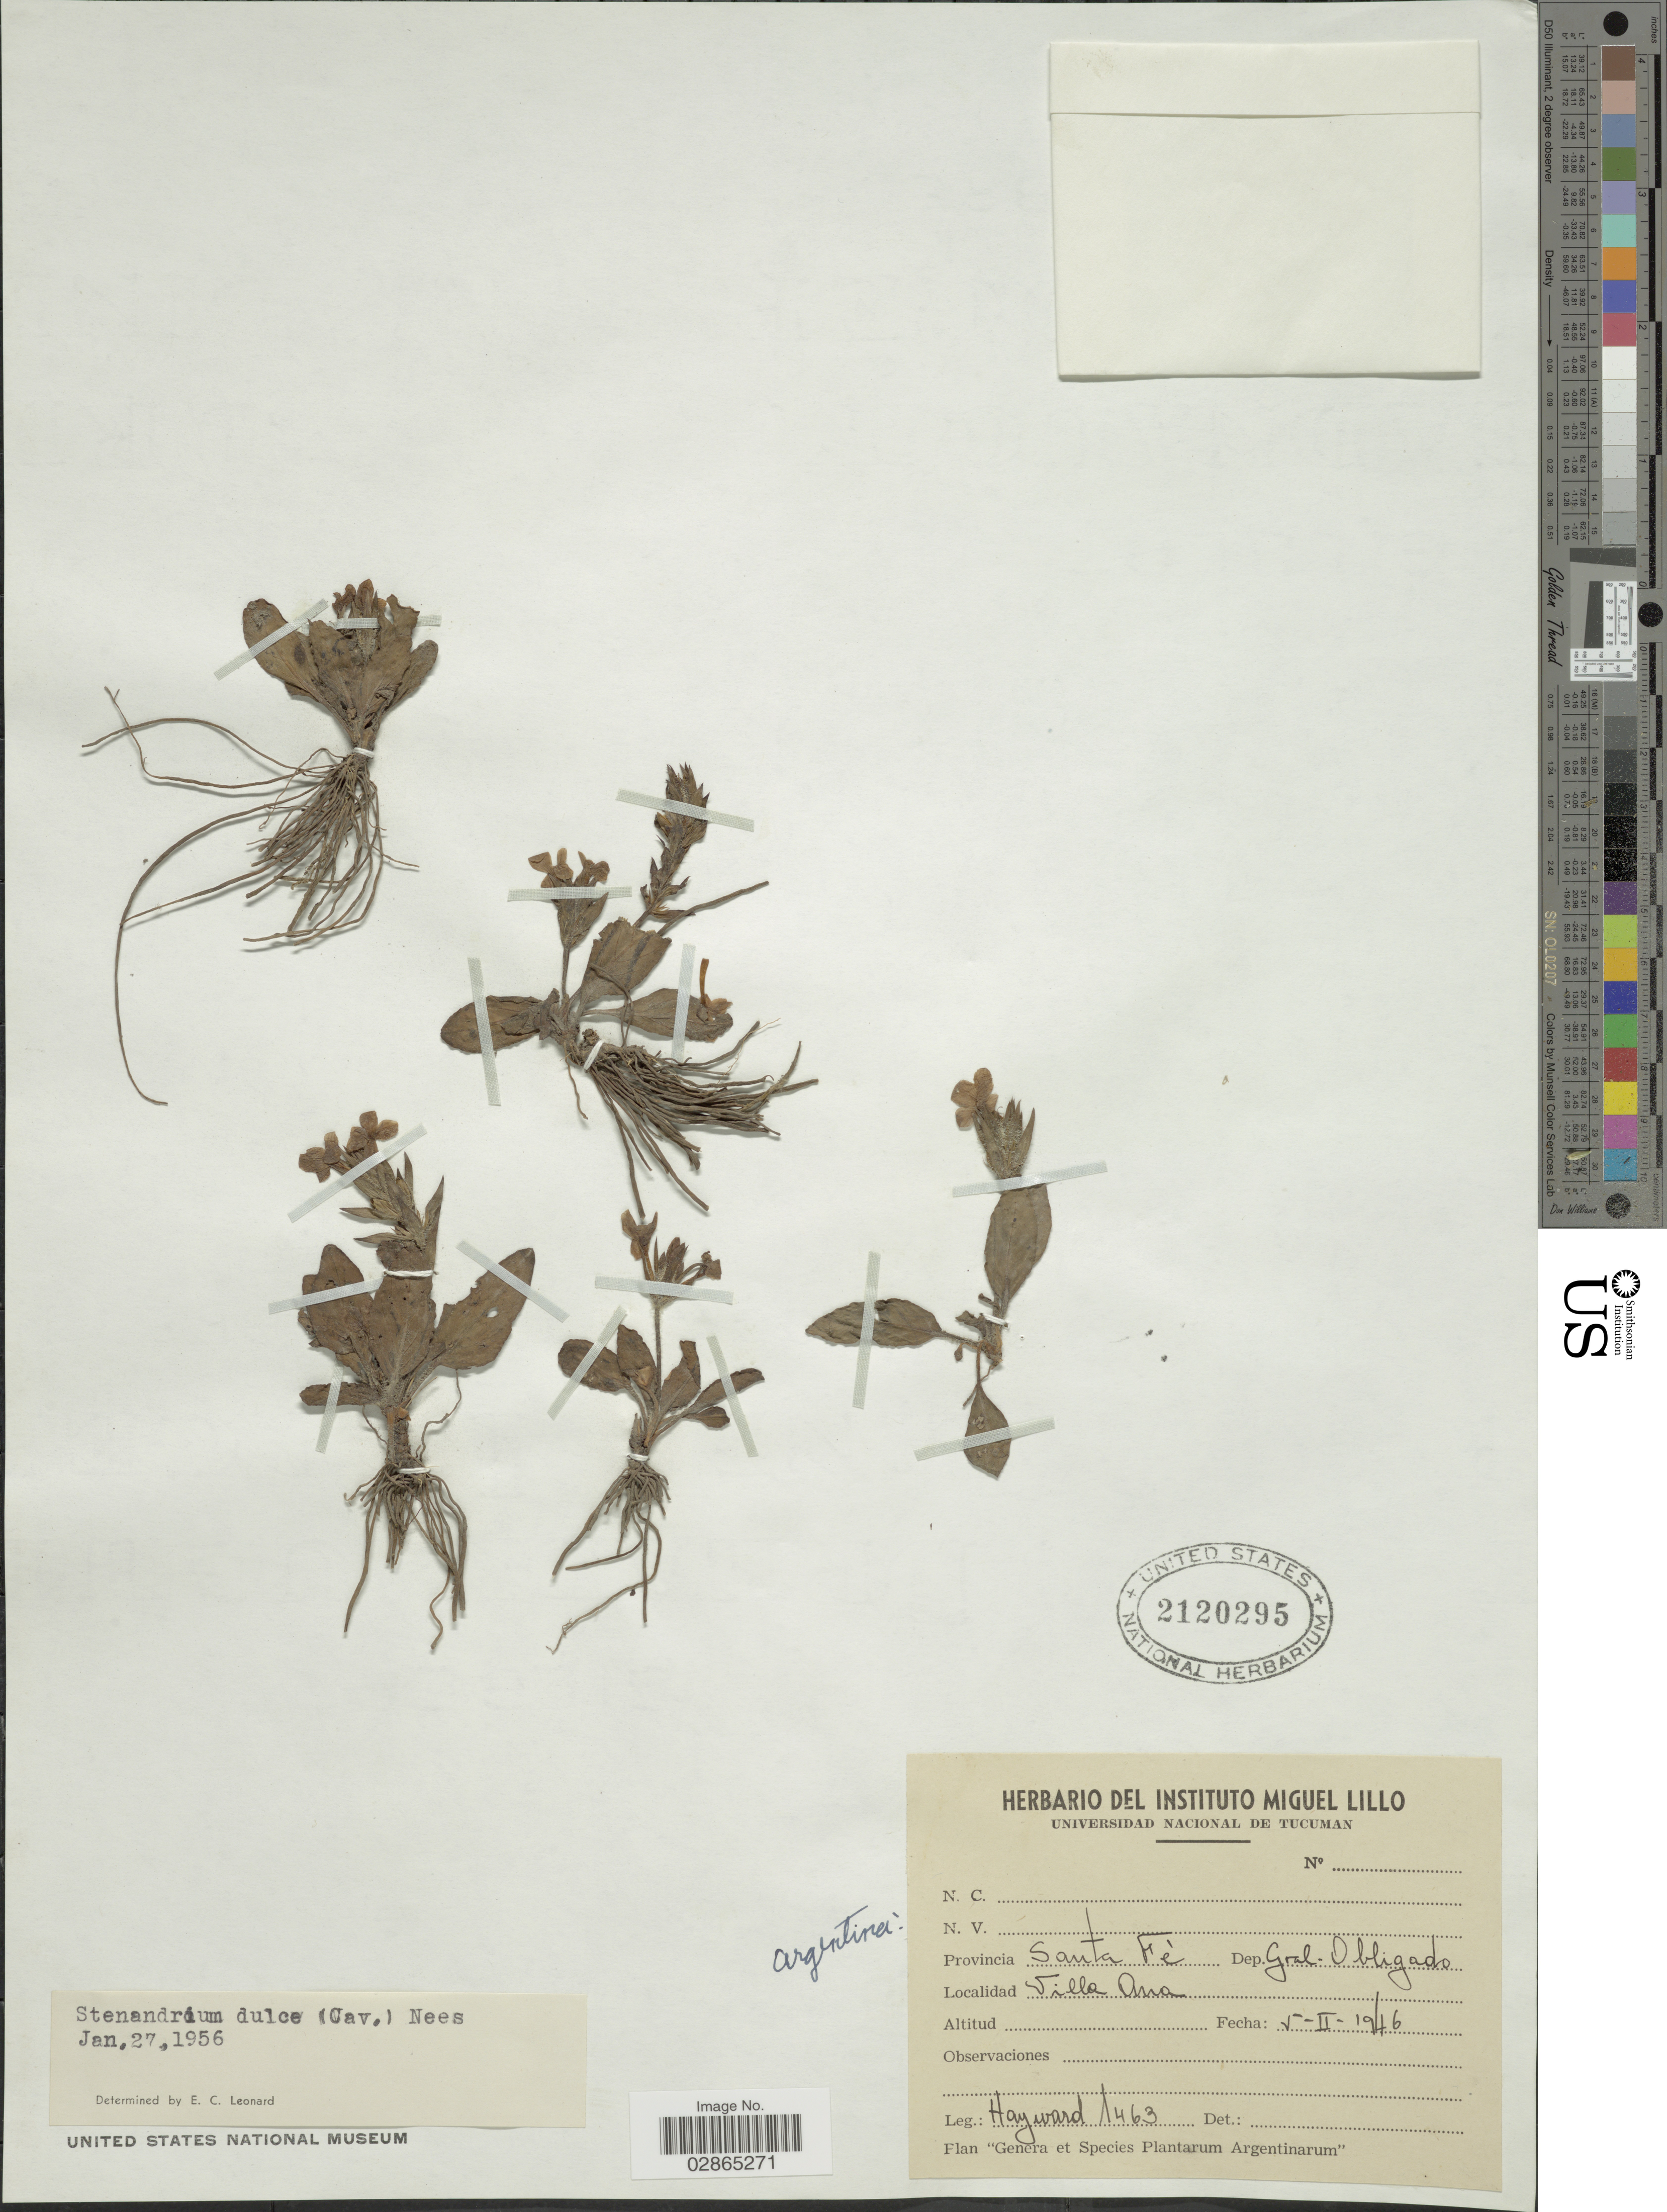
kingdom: Plantae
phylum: Tracheophyta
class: Magnoliopsida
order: Lamiales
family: Acanthaceae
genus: Stenandrium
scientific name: Stenandrium dulce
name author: (Cav.) Nees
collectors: Hayward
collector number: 1463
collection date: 1946-02-05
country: Argentina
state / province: Santa Fe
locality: Dep. Gral. Obligado, Villa Ana.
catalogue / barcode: US 2120295